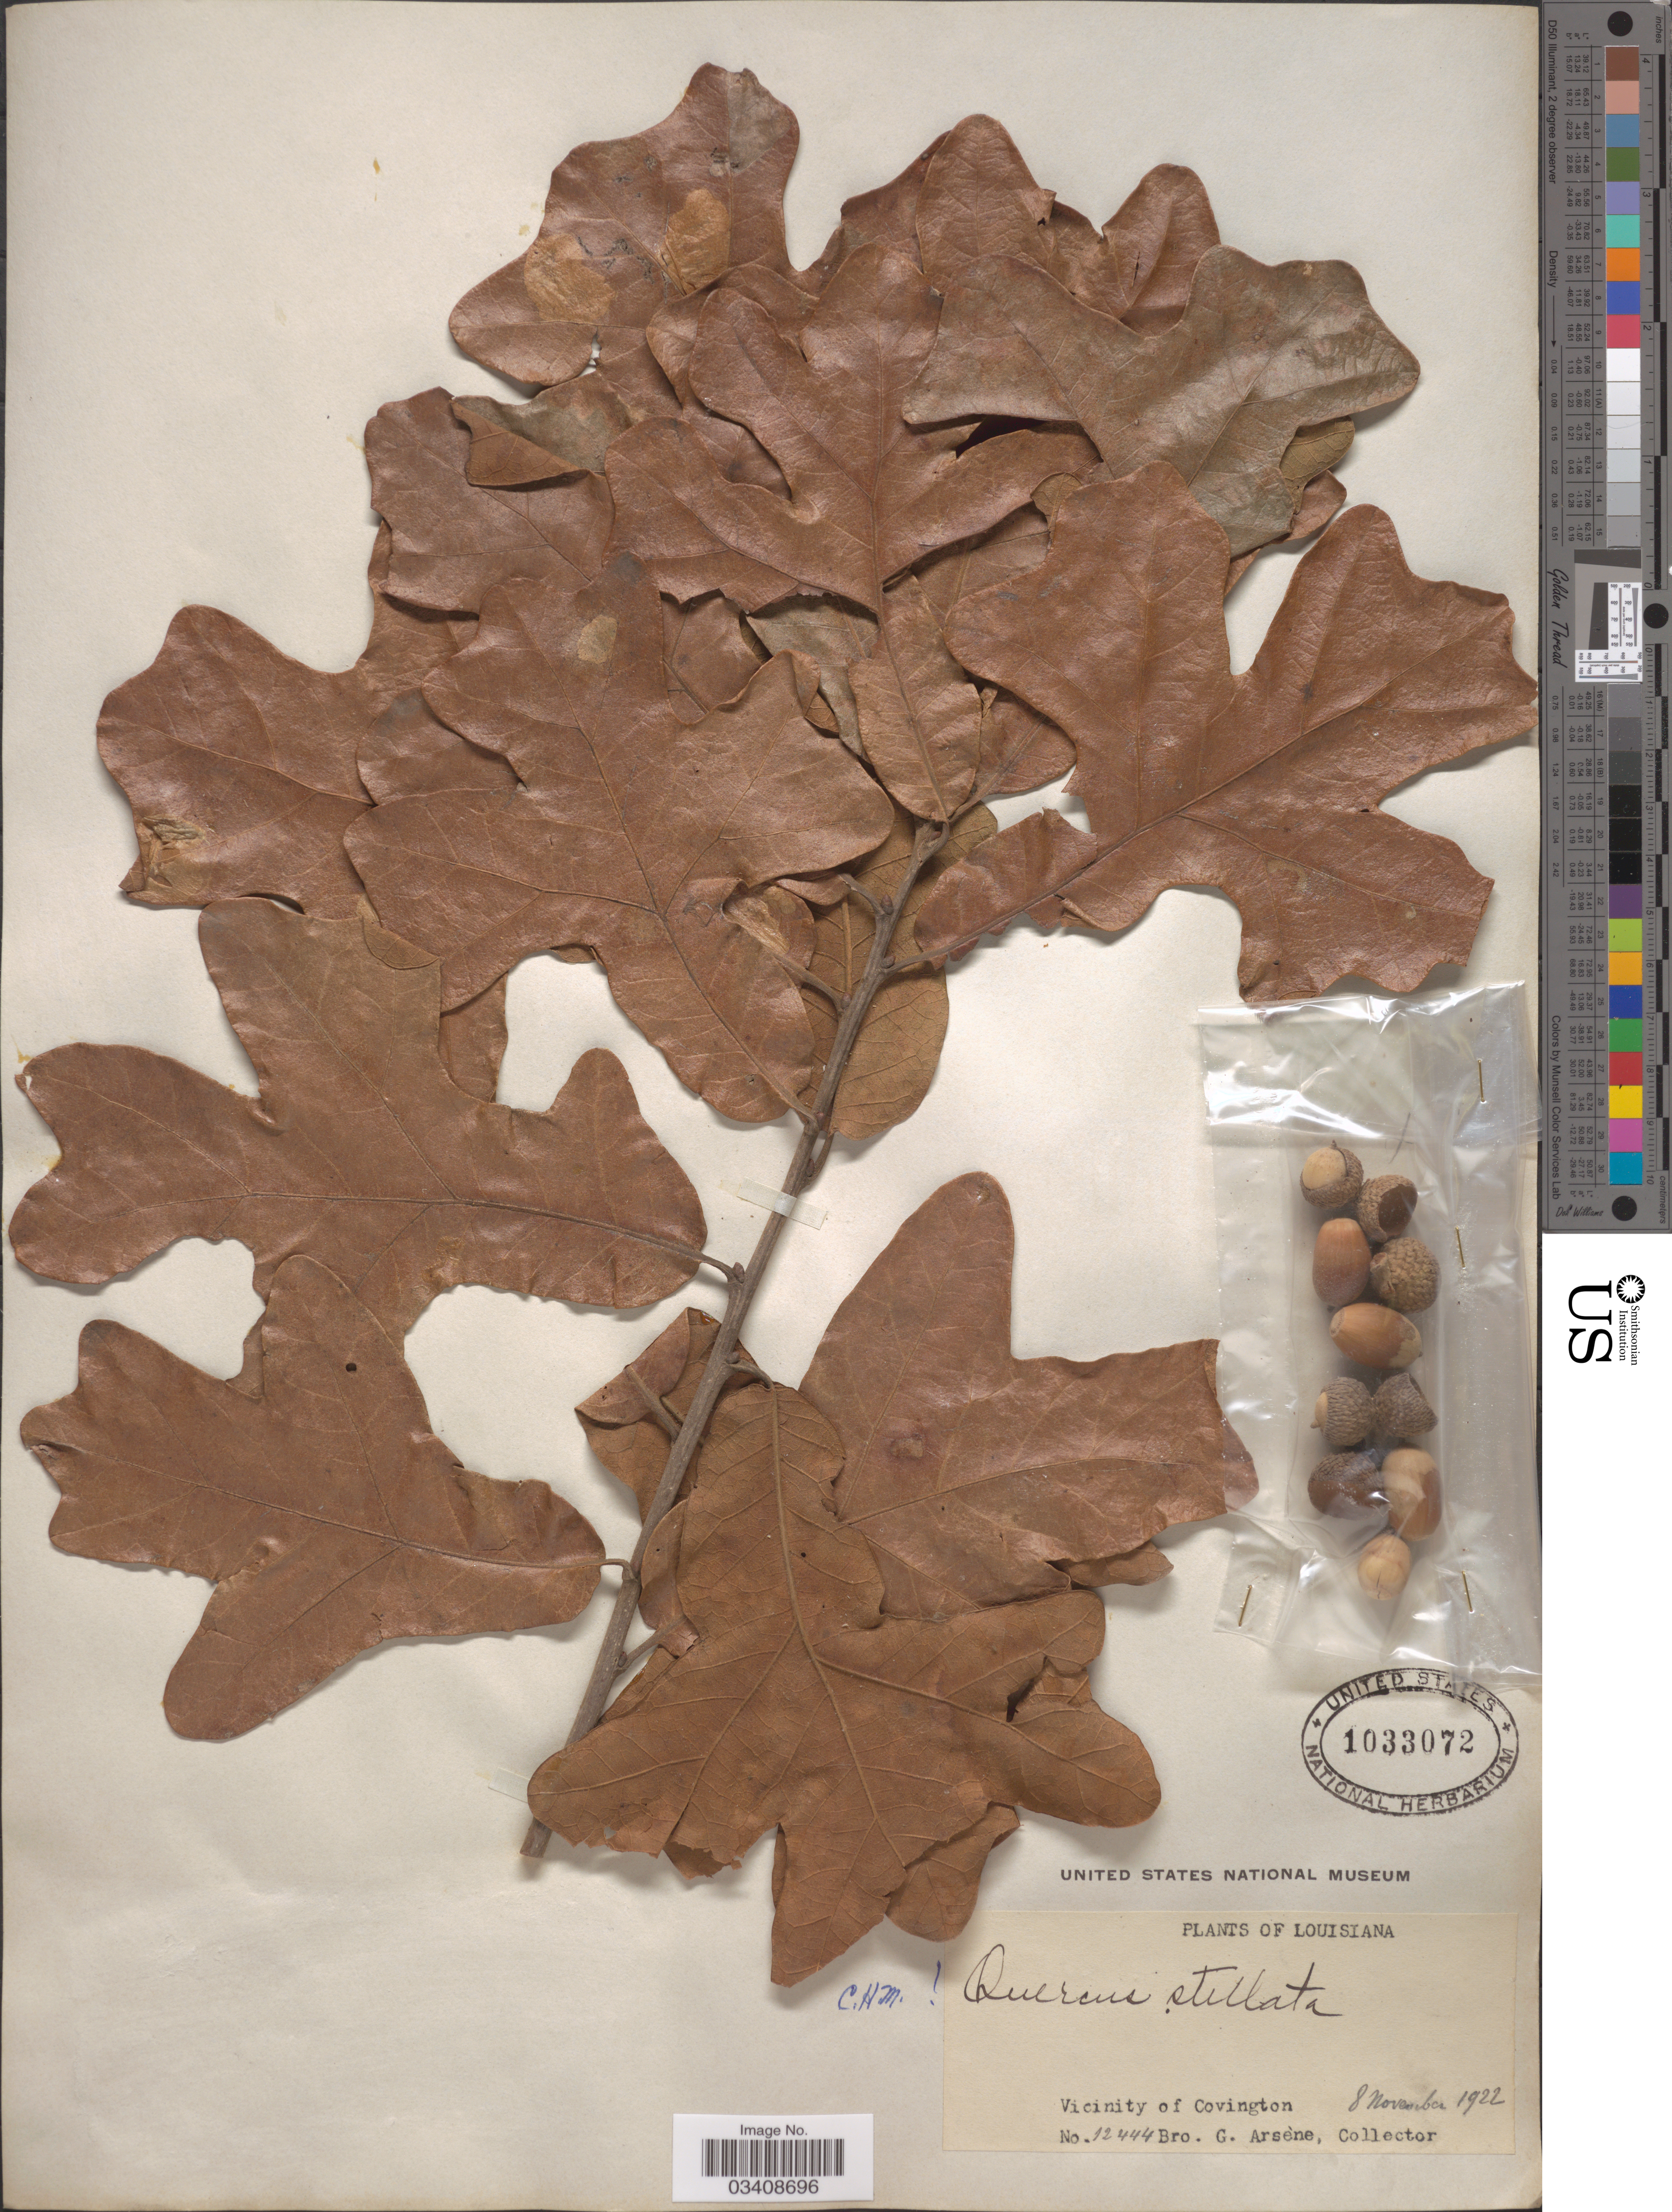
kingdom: Plantae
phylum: Tracheophyta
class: Magnoliopsida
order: Fagales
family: Fagaceae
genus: Quercus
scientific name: Quercus stellata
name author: Wangenh.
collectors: Bro. G. Arsène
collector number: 12444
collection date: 1922-11-08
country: United States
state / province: Louisiana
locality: Vicinity of Covington.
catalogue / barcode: US 1033072